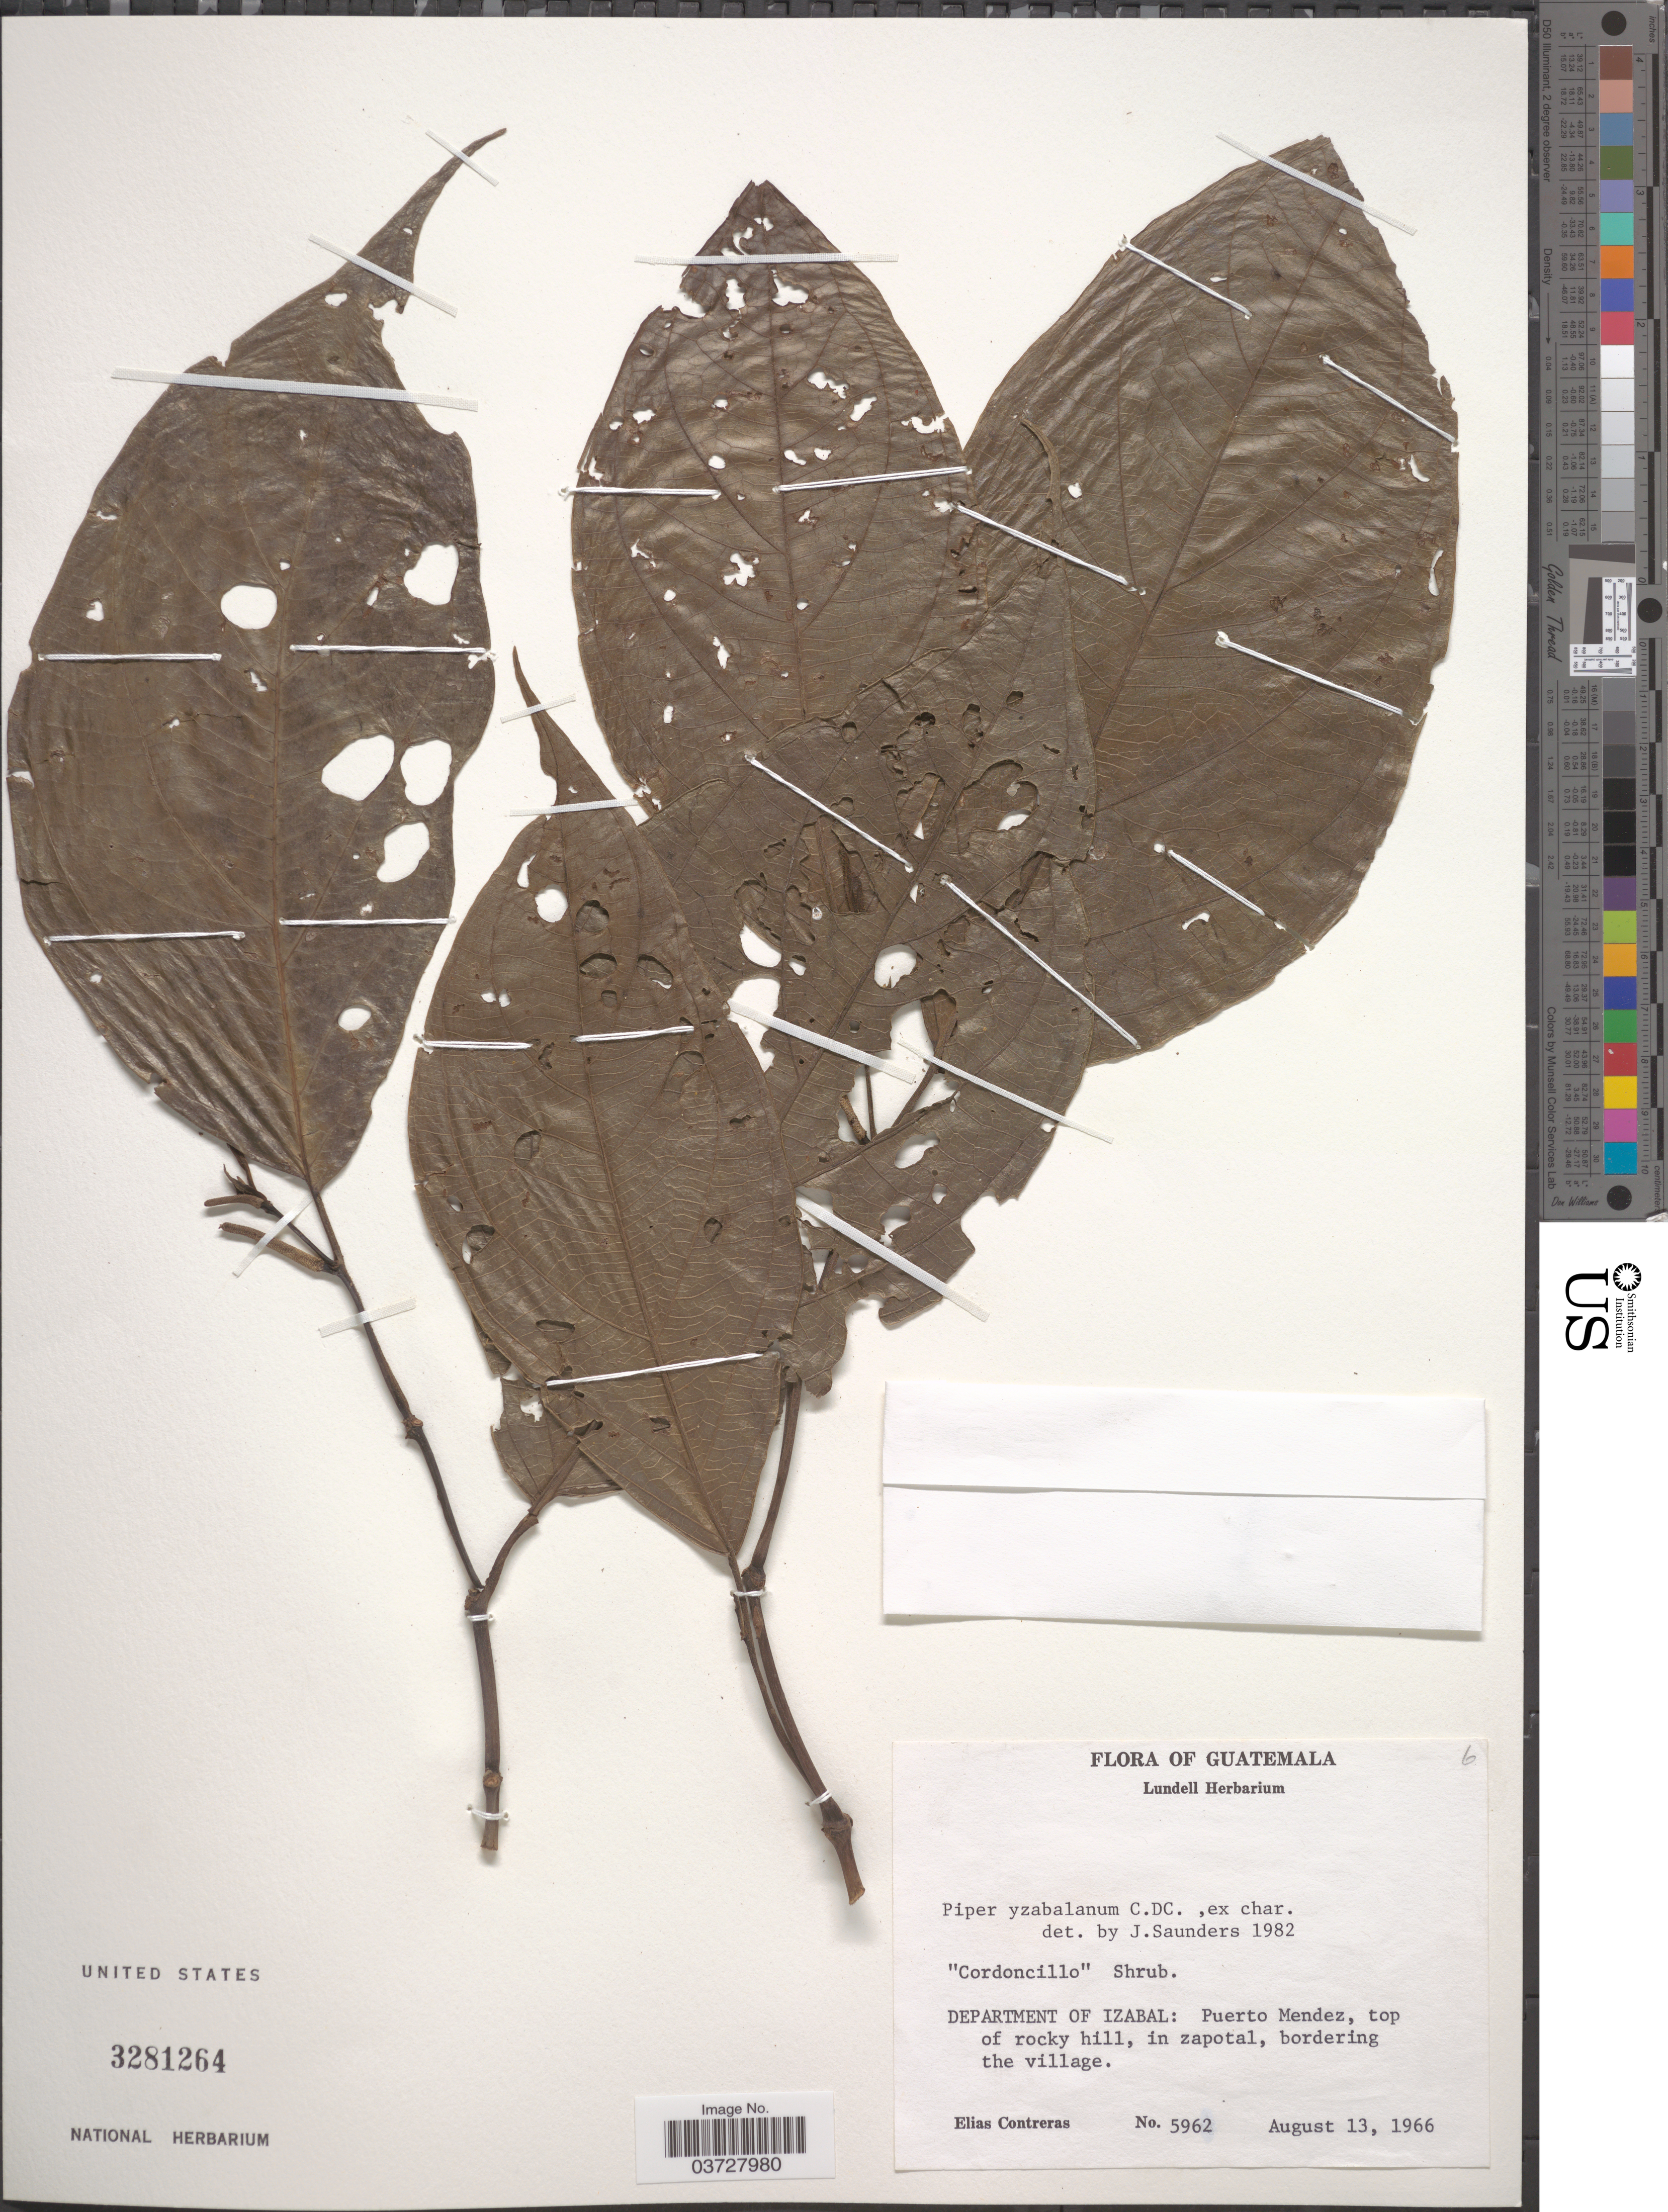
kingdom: Plantae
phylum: Tracheophyta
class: Magnoliopsida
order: Piperales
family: Piperaceae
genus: Piper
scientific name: Piper yzabalanum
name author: C. DC.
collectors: E. Contreras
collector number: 5962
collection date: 1966-08-13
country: Guatemala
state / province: Izabal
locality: Department of Izabal: Puerto Mendez, top of rocky hill, in zapotal, bordering the village.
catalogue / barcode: US 3281264